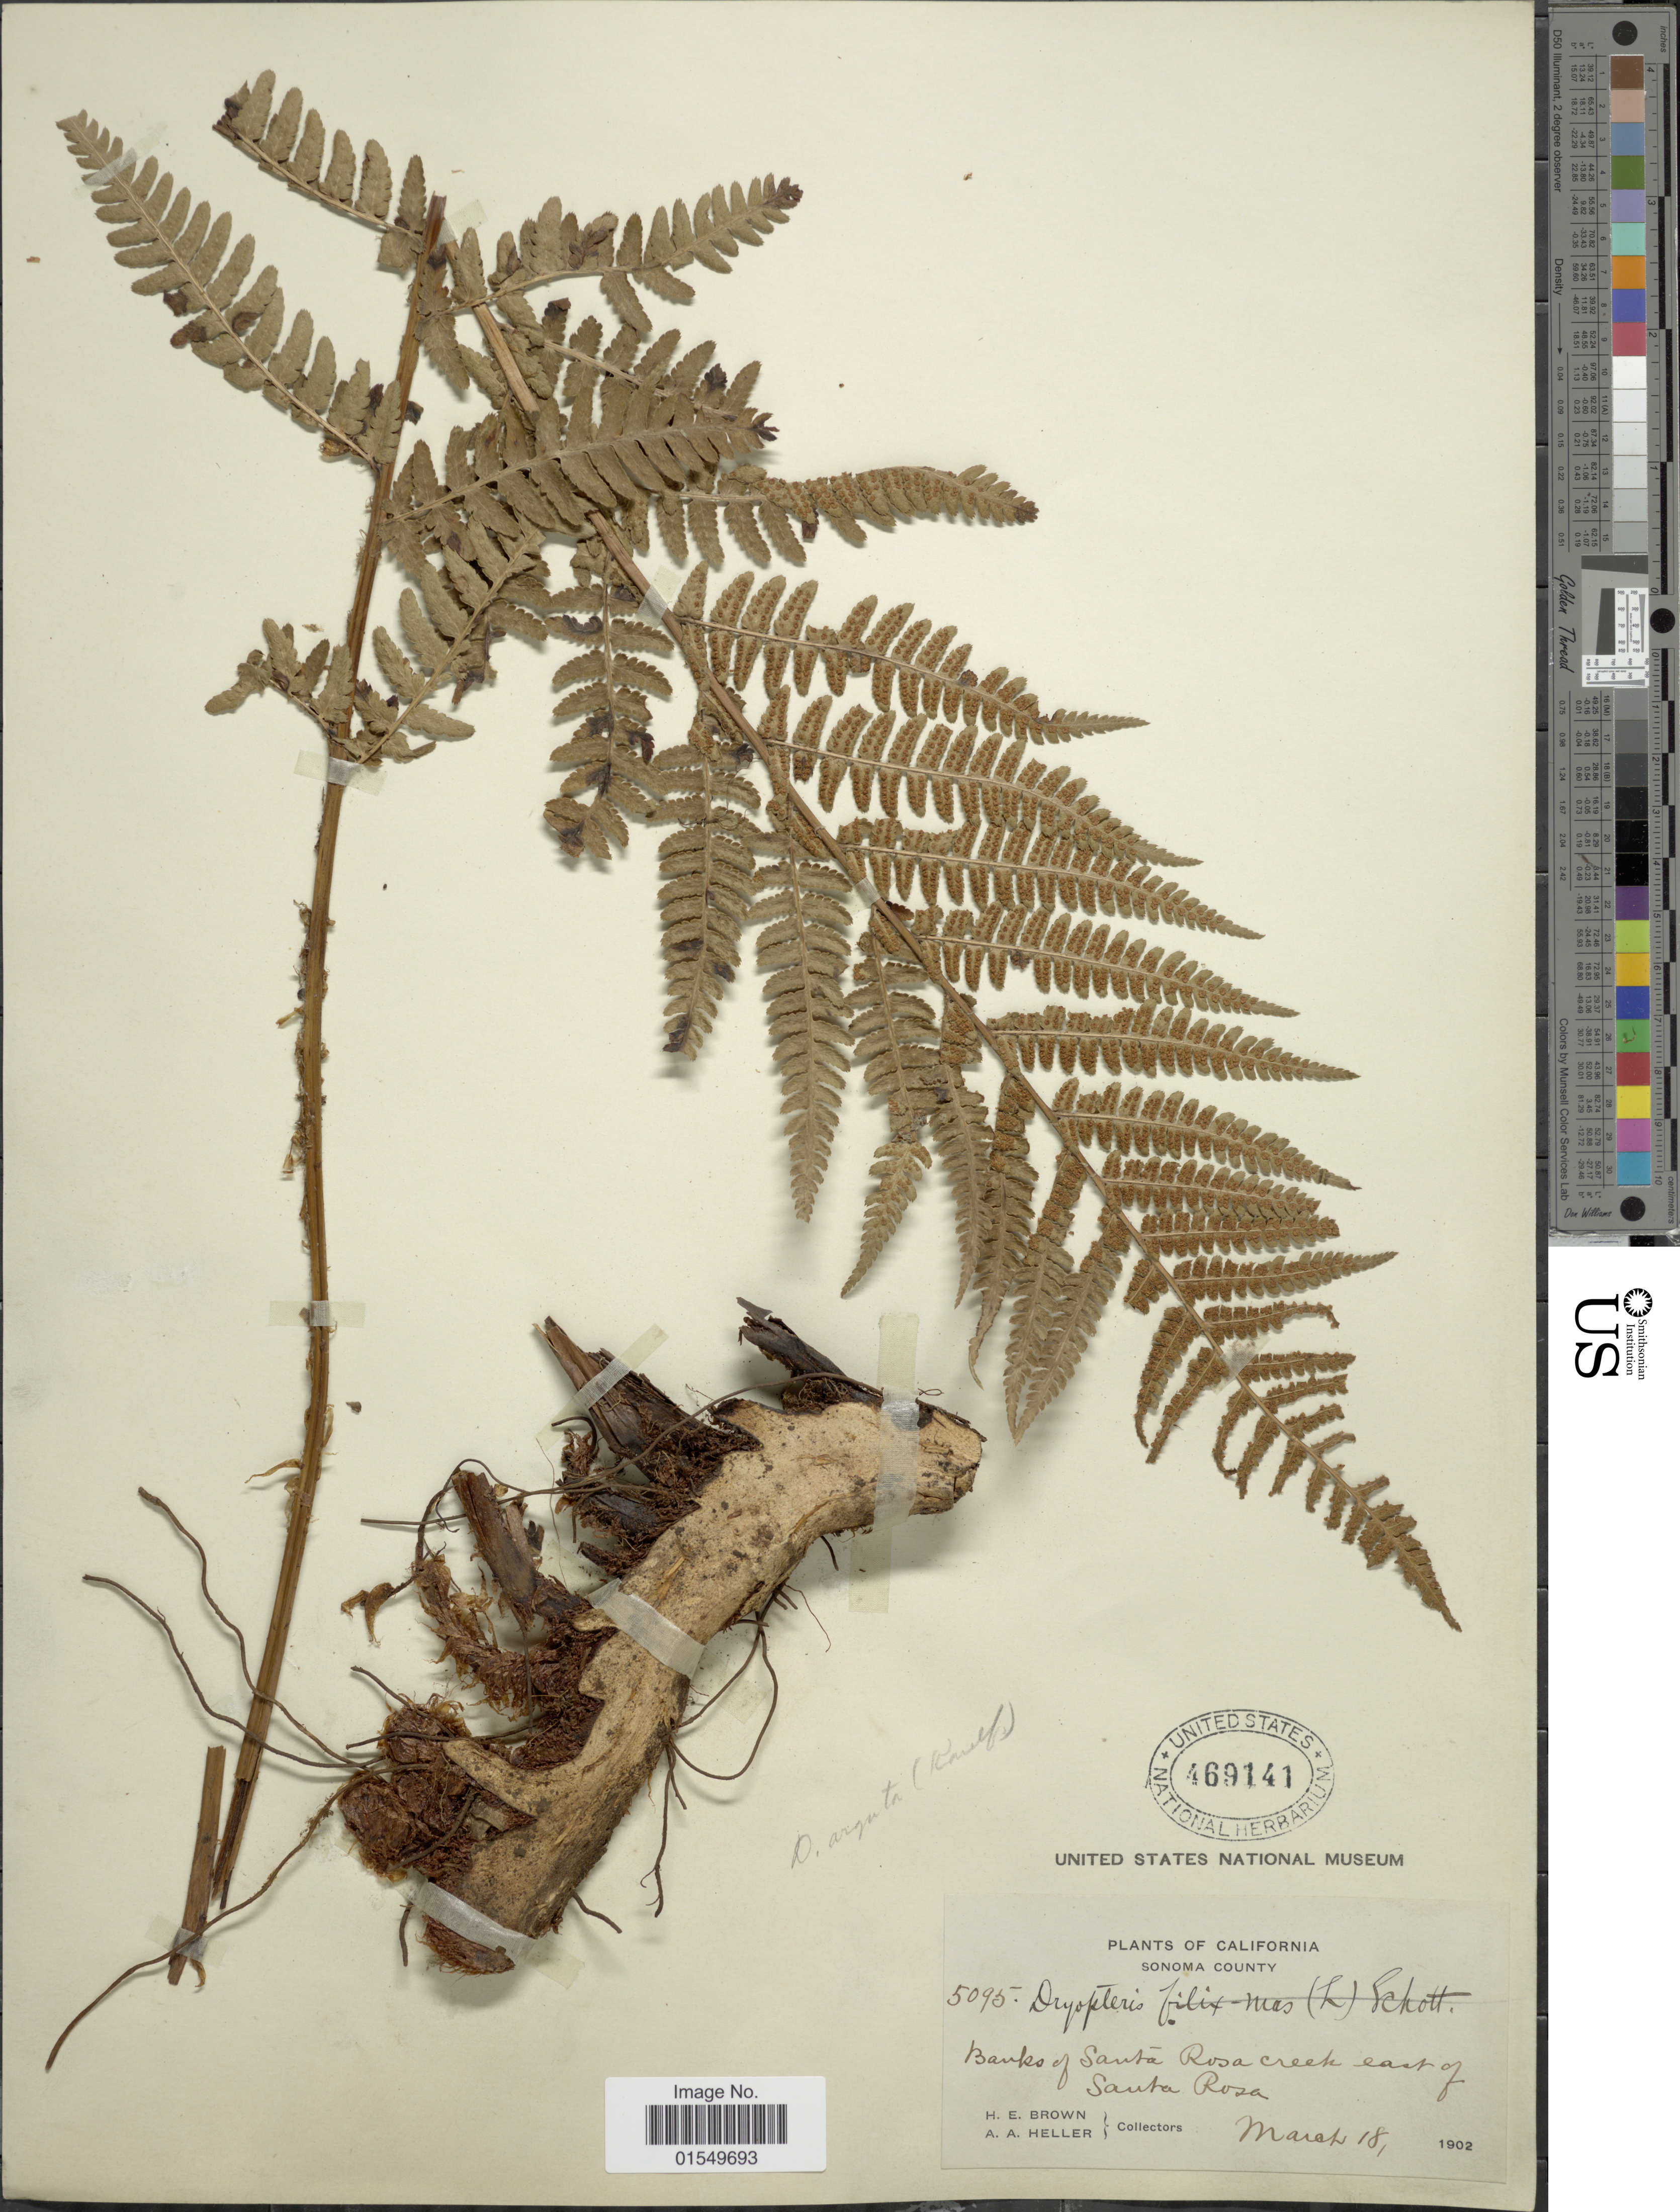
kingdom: Plantae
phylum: Tracheophyta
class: Polypodiopsida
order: Polypodiales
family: Dryopteridaceae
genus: Dryopteris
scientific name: Dryopteris arguta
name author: (Kaulf.) Maxon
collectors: H. E. Brown & A. A. Heller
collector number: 5095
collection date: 1902-03-18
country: United States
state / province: California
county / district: Sonoma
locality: Sonoma County, Banks of Santa Rosa creek, east of Santa Rosa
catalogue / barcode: US 469141